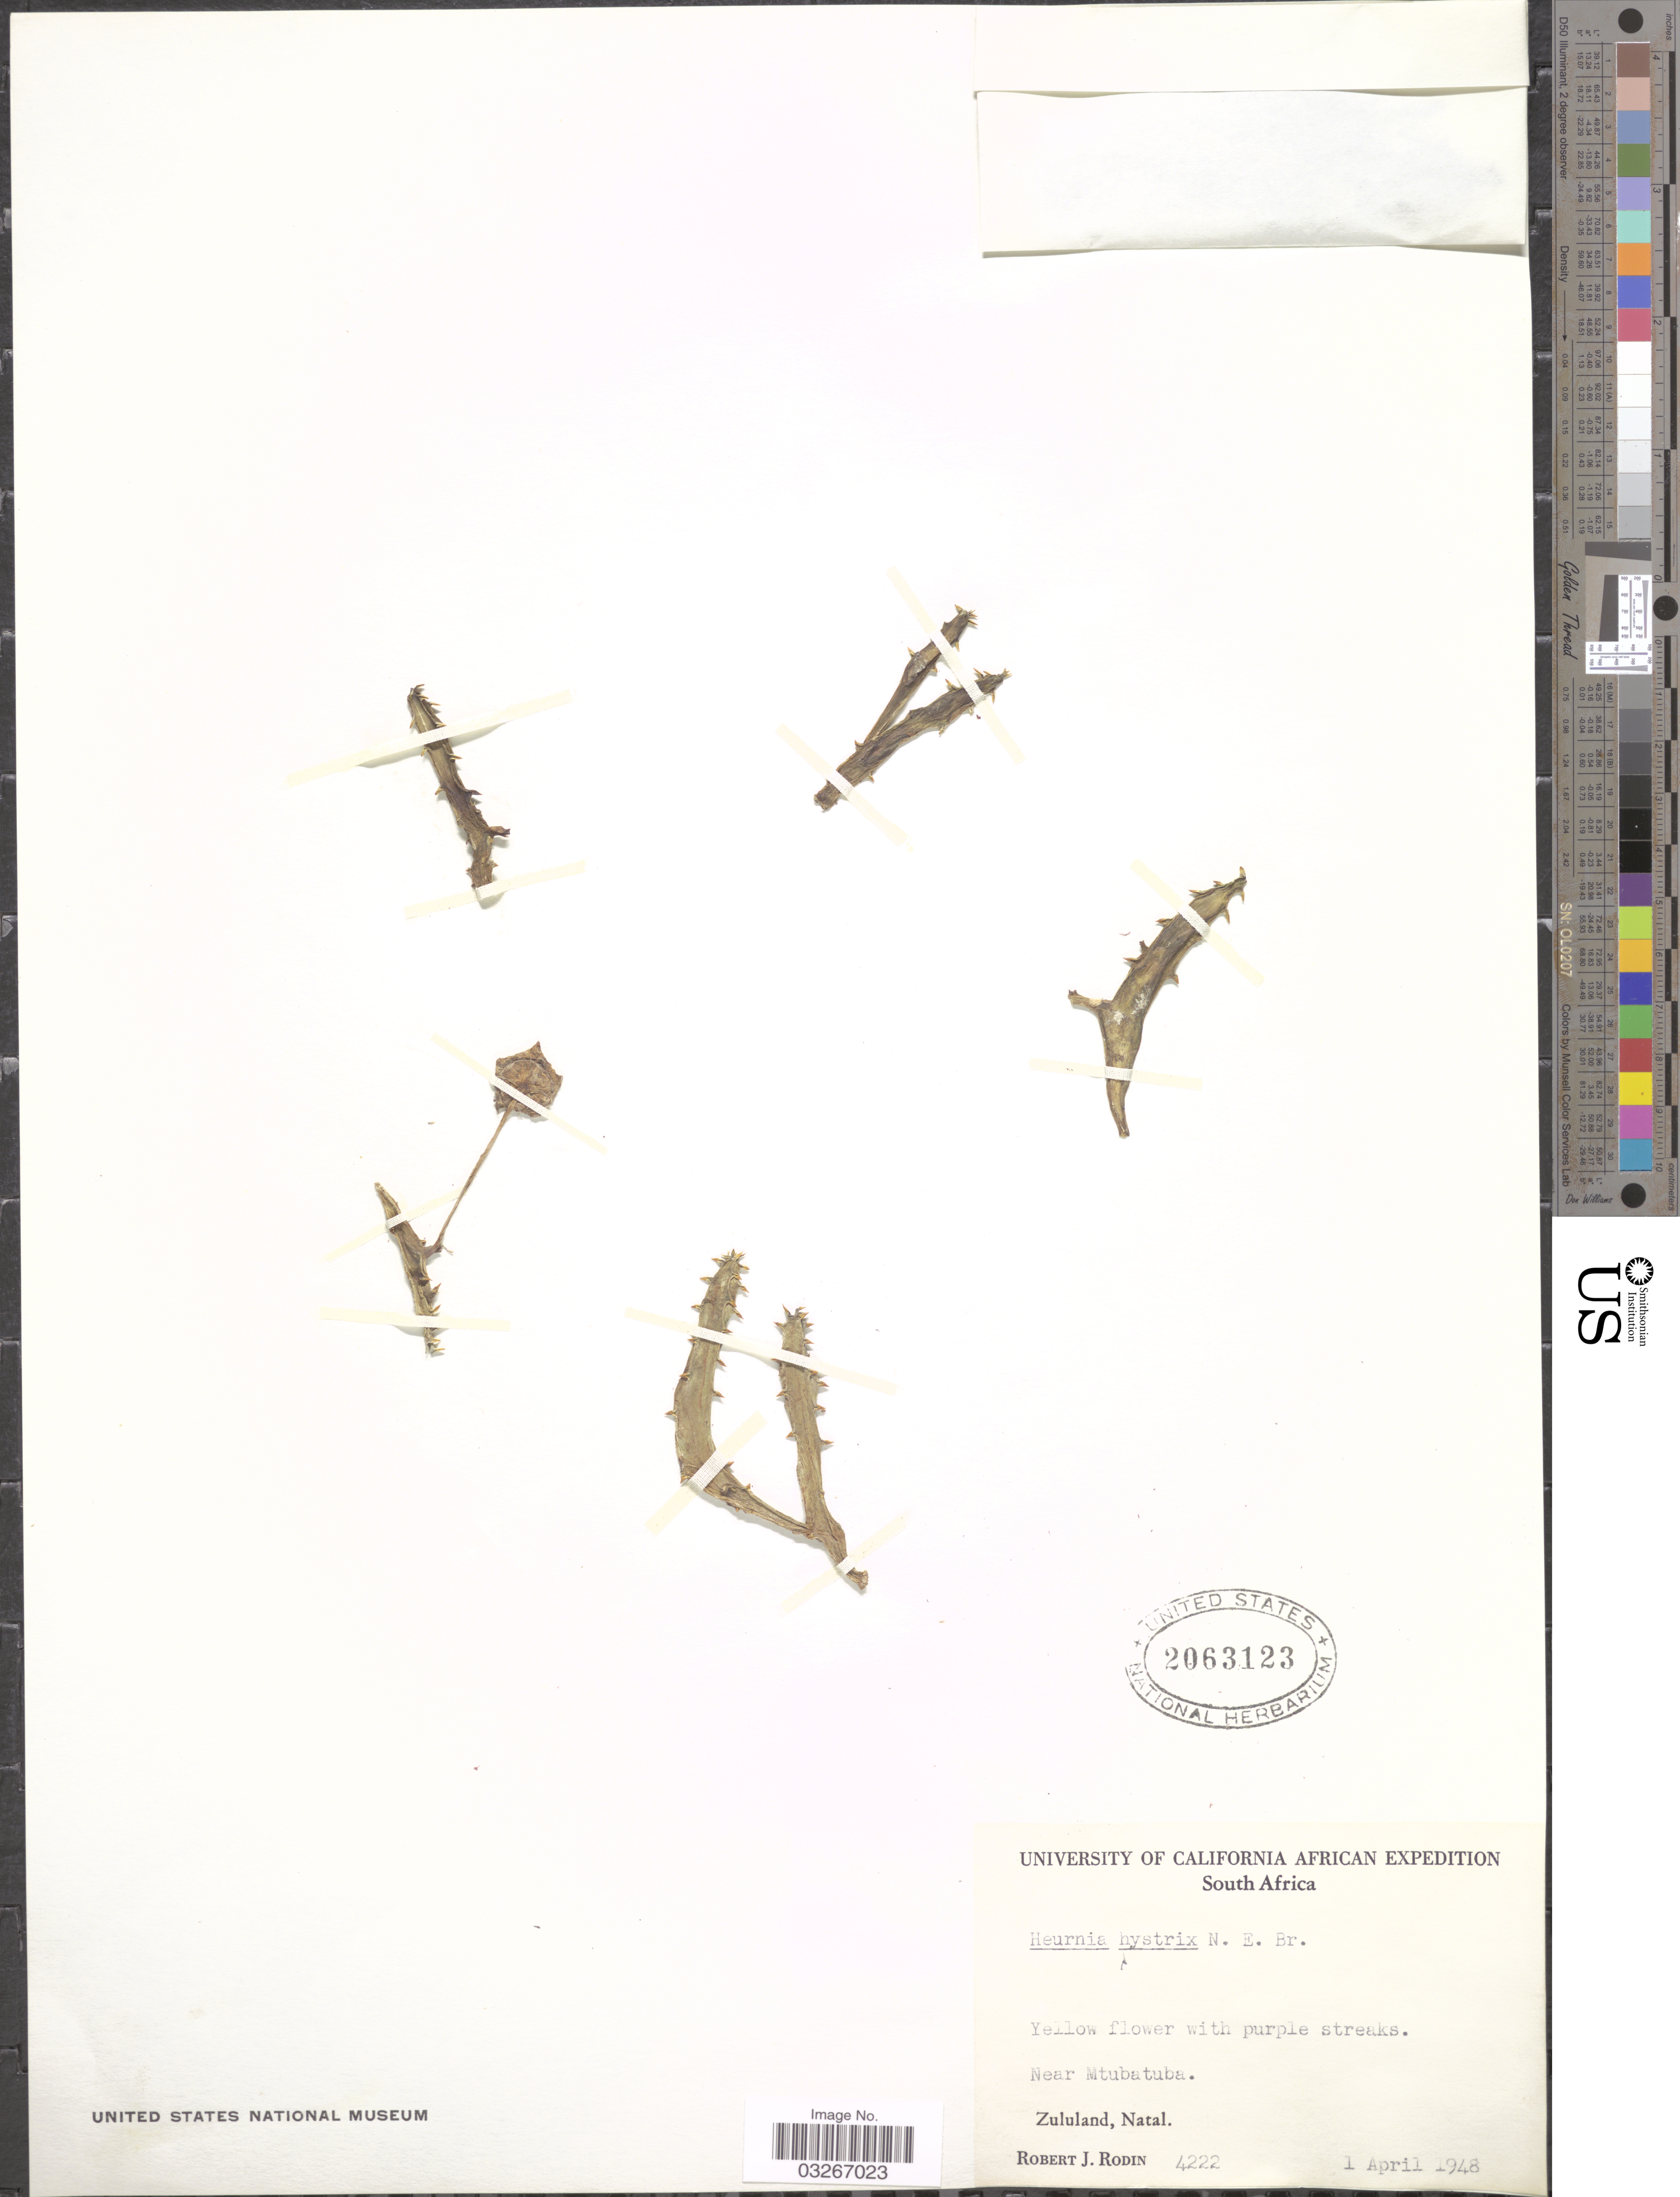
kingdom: Plantae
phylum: Tracheophyta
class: Magnoliopsida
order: Gentianales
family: Apocynaceae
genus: Huernia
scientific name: Huernia hystrix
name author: N.E. Br.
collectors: R. J. Rodin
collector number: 4222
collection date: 1948-04-01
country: South Africa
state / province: KwaZulu-Natal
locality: Near Mtubatuba. Zululand, Natal.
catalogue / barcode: US 2063123